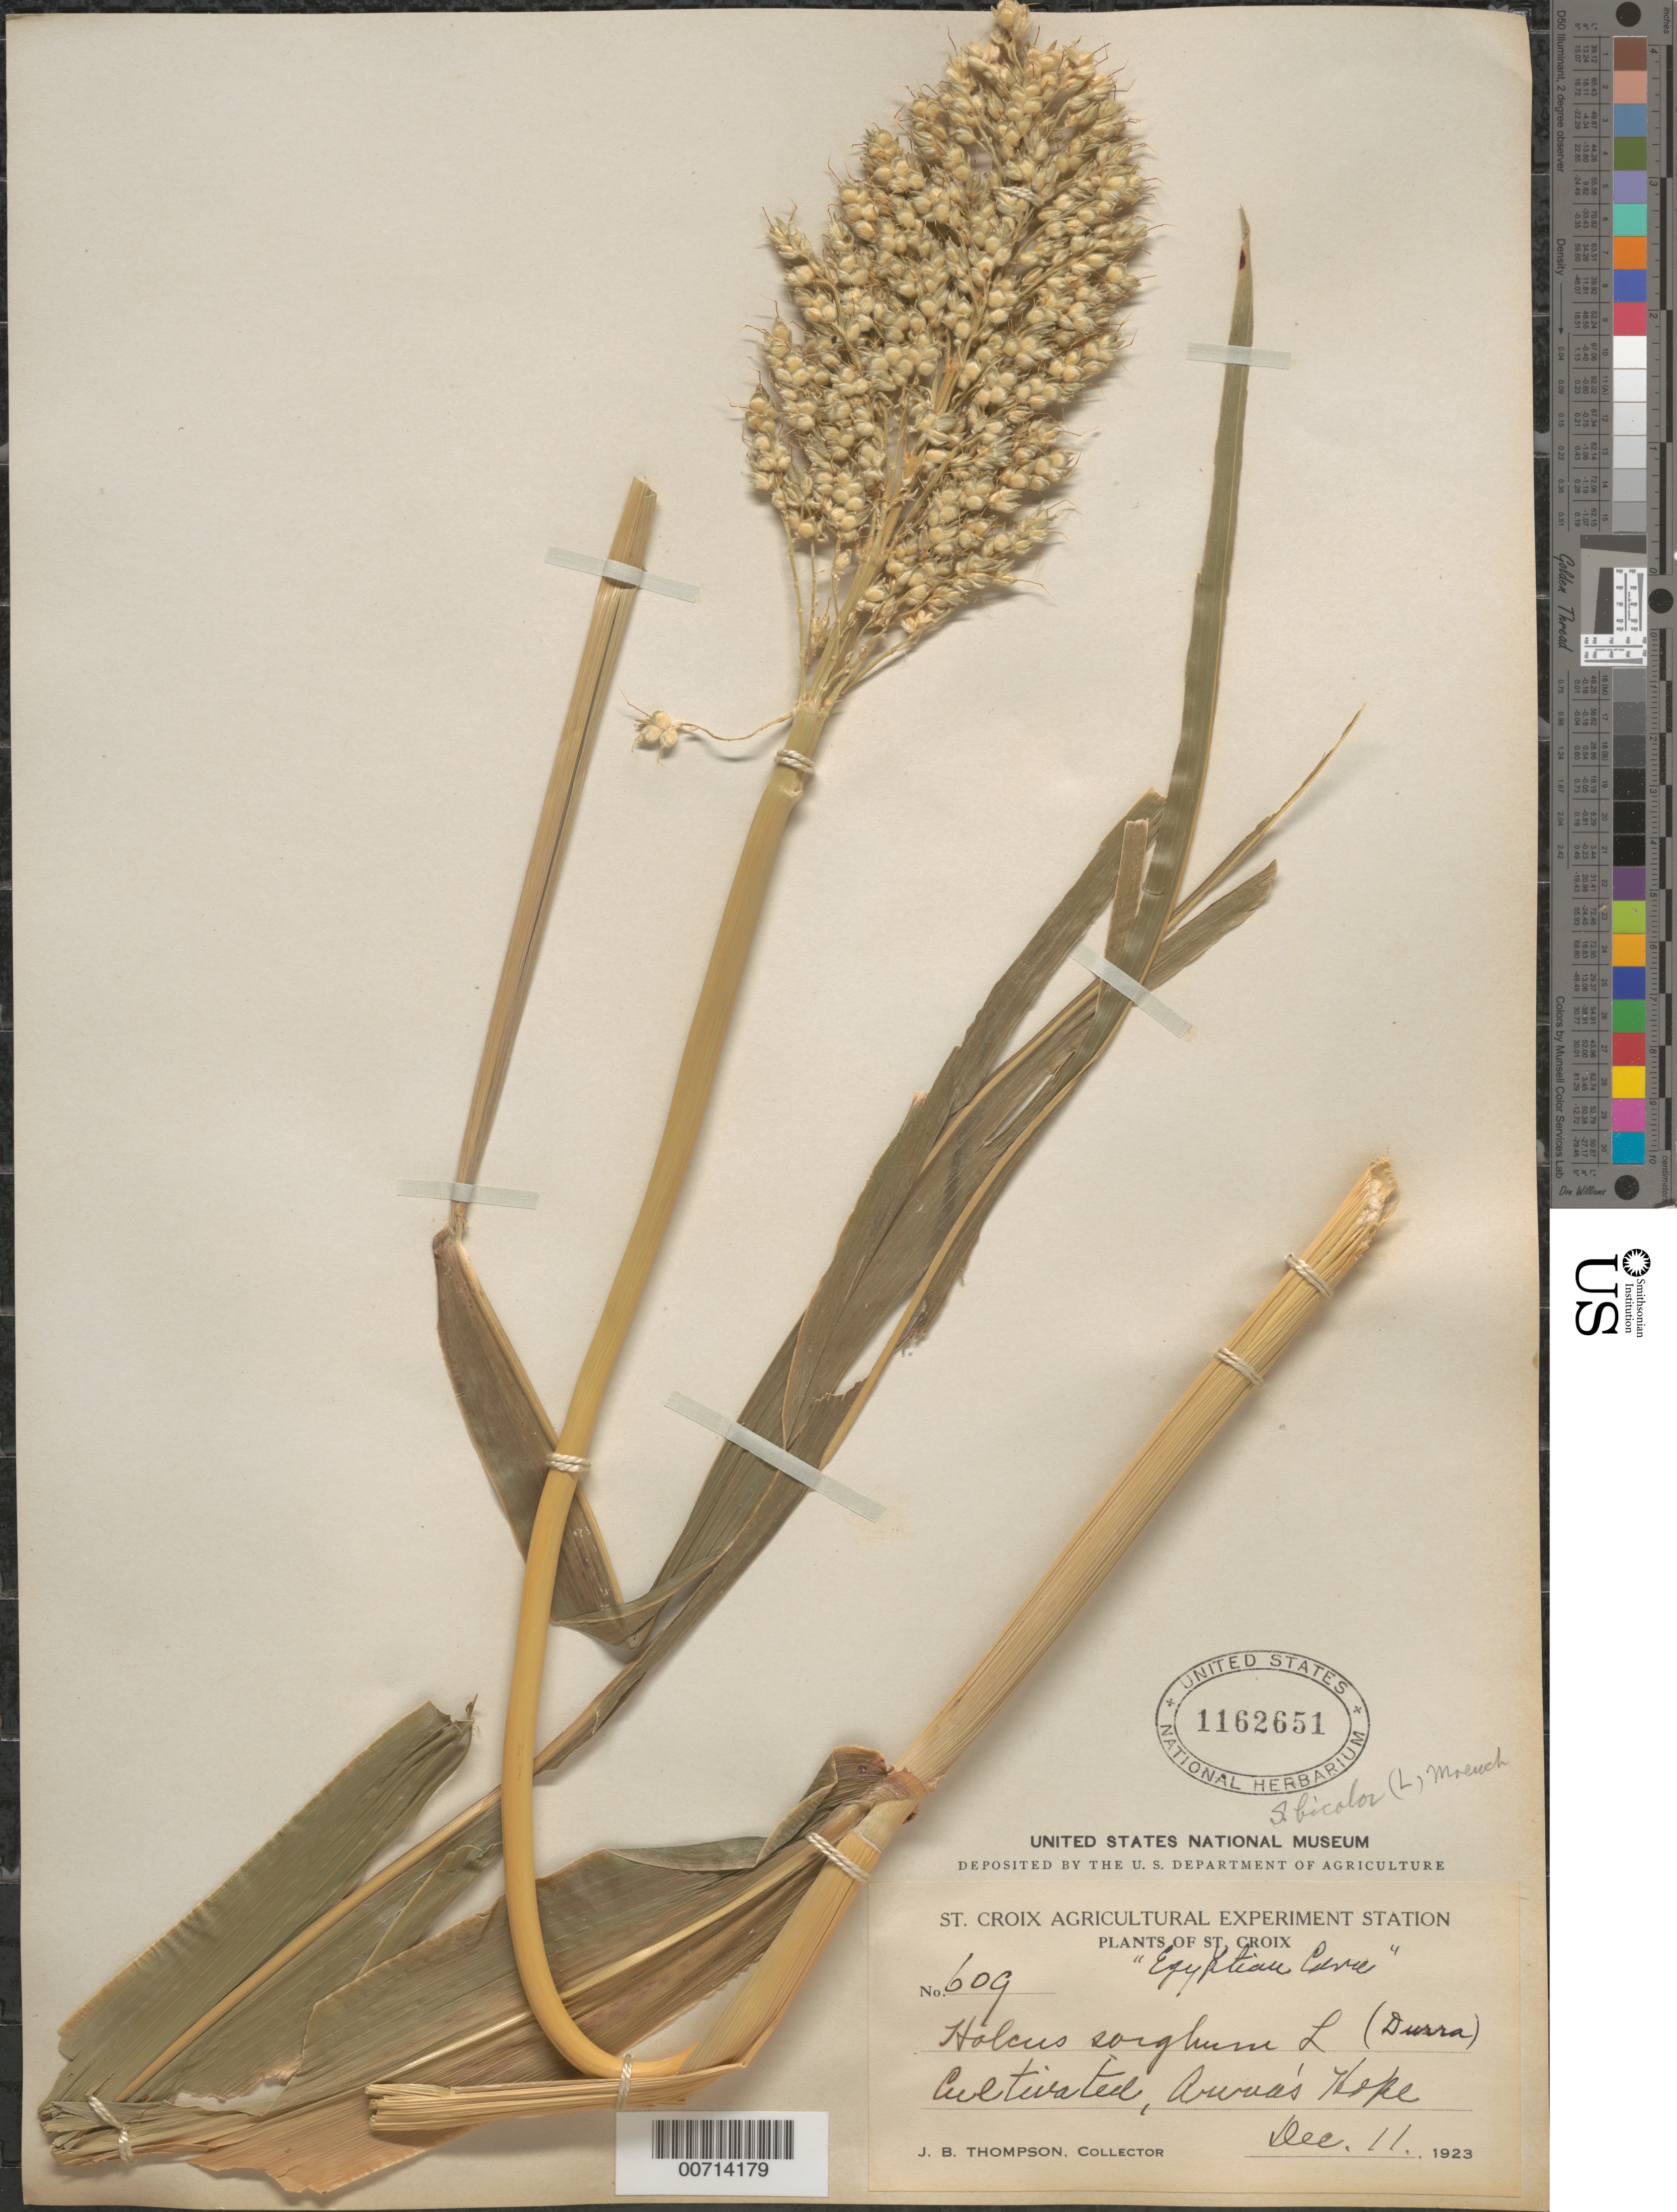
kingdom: Plantae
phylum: Tracheophyta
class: Liliopsida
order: Poales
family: Poaceae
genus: Sorghum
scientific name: Sorghum bicolor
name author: (L.) Moench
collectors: J. B. Thompson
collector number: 609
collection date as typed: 11 Dec 1923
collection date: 1923-12-11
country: U.S. Virgin Islands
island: St. Croix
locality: Anna's Hope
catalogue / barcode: US 1162651